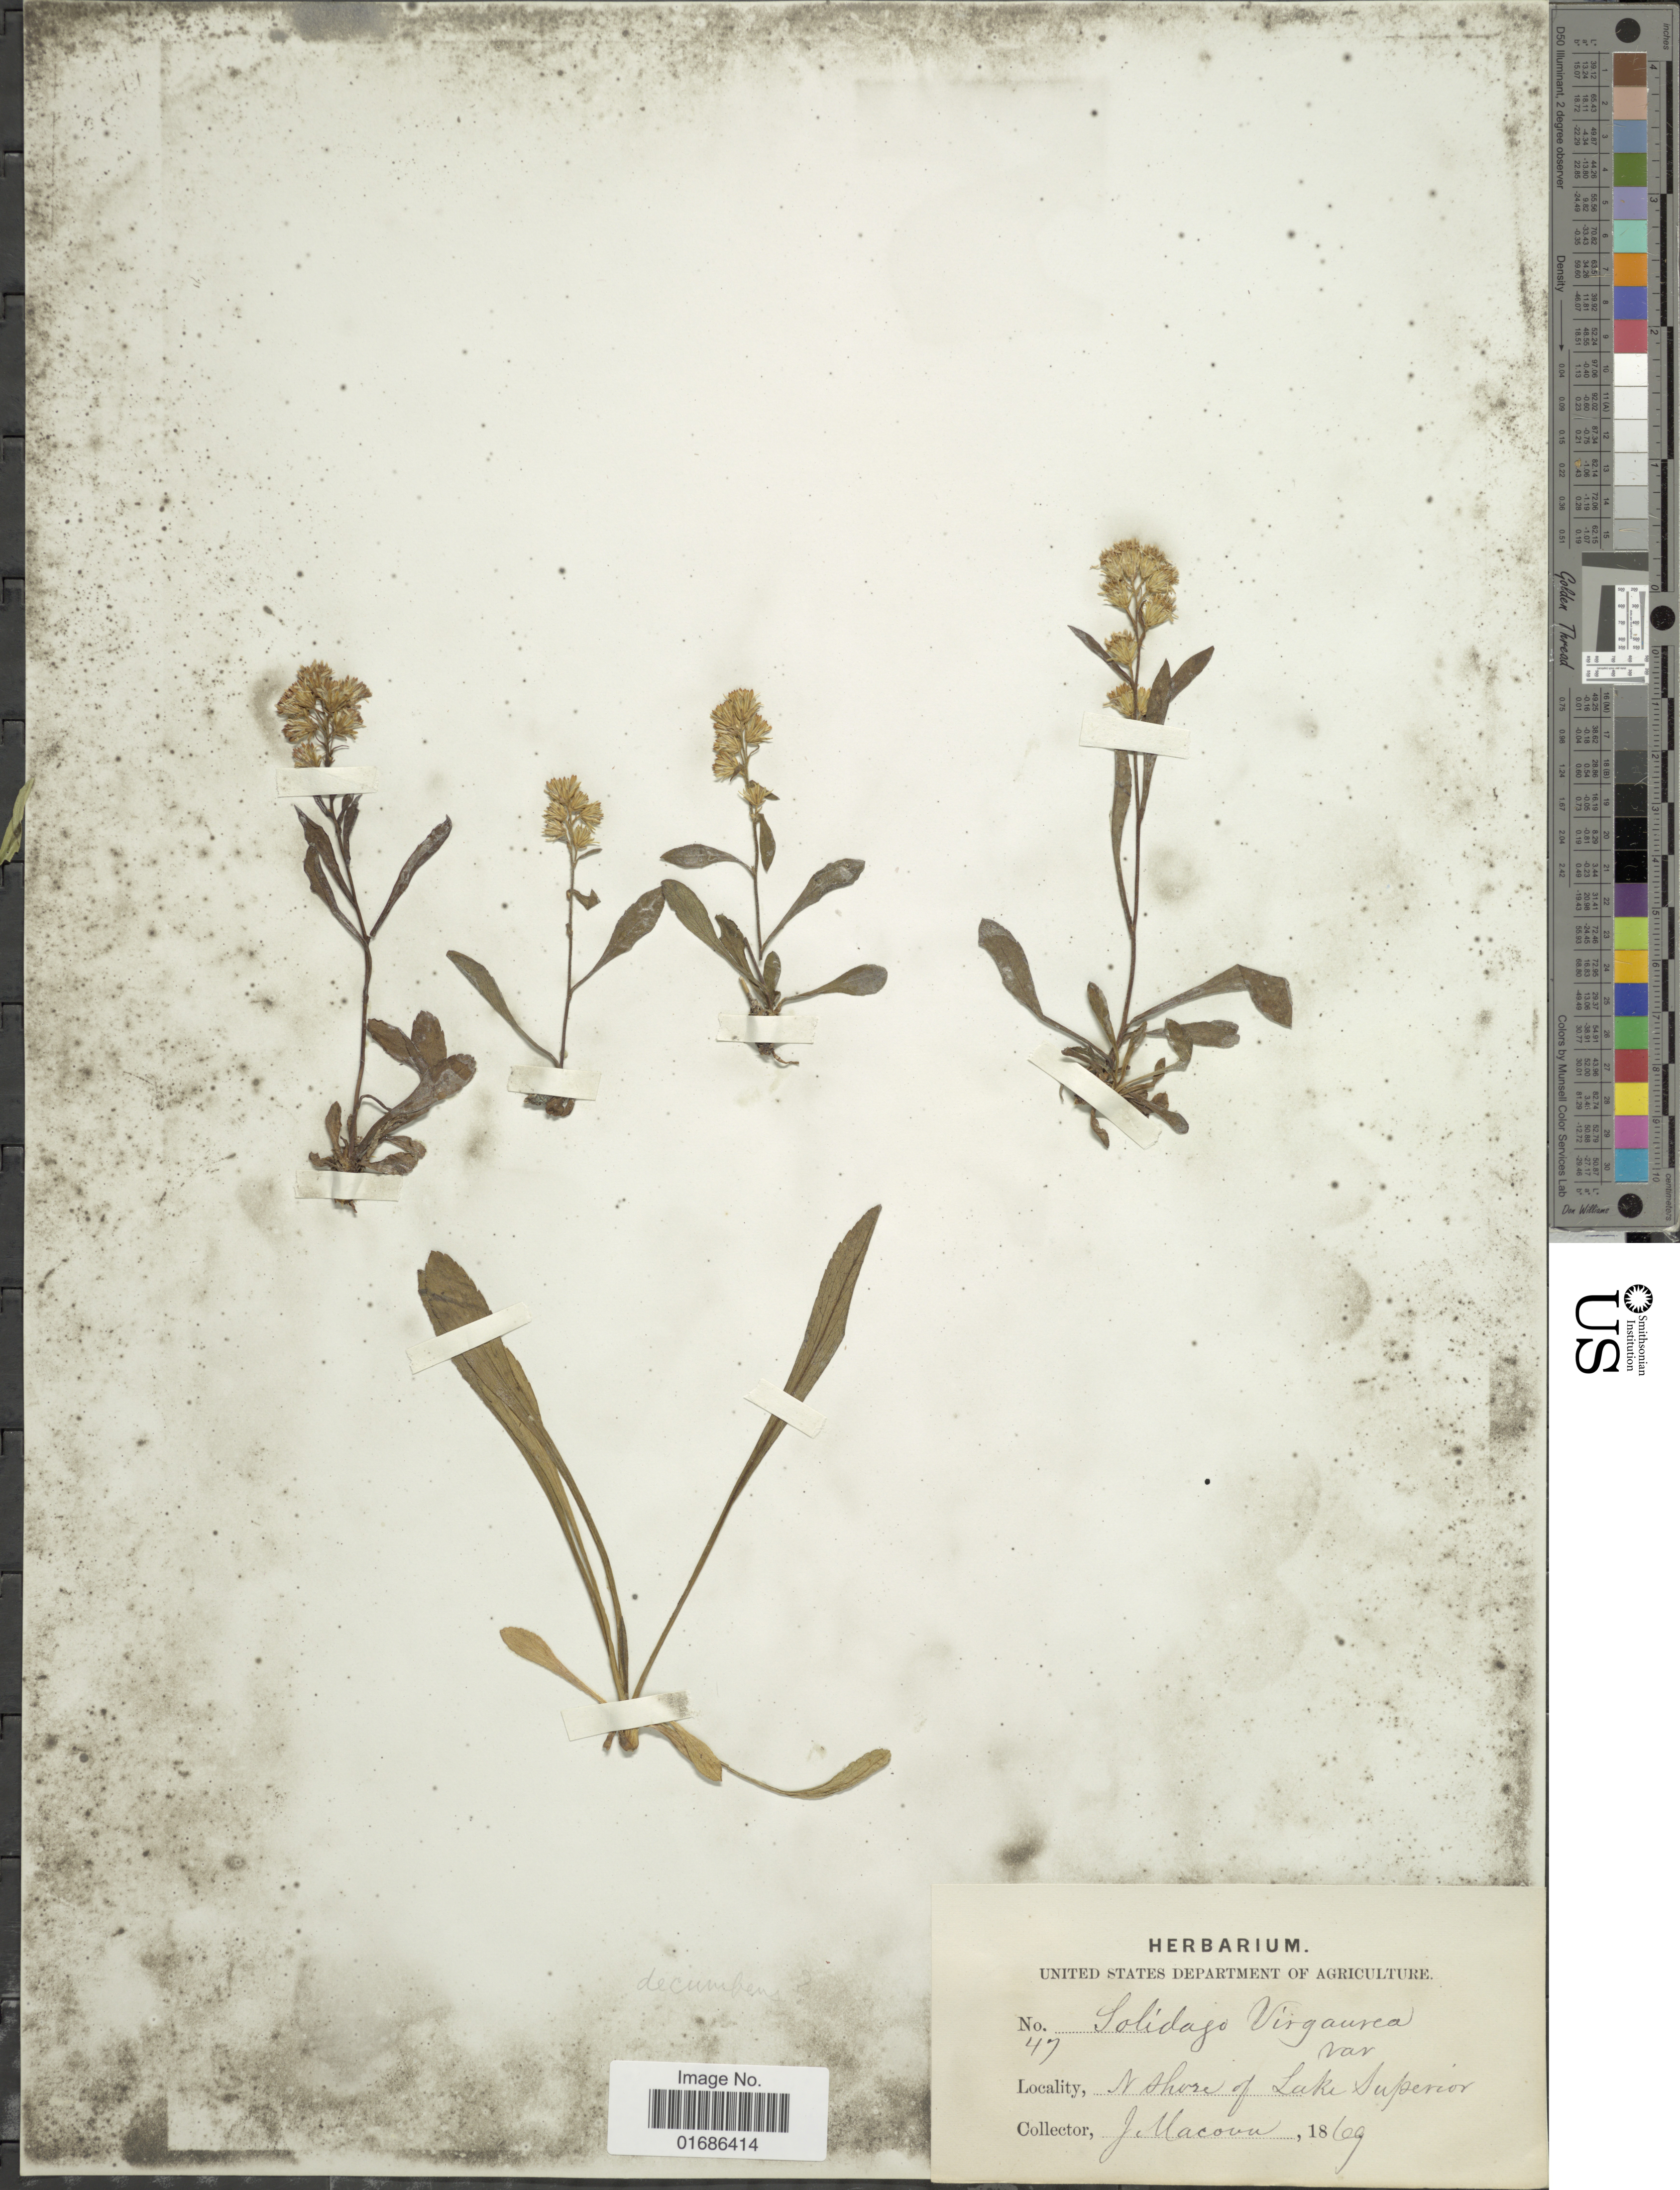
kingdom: Plantae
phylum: Tracheophyta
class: Magnoliopsida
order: Asterales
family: Asteraceae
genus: Solidago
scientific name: Solidago decumbens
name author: Greene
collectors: J. Macoun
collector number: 47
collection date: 1869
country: Canada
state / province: Ontario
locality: N shore of Lake Superior